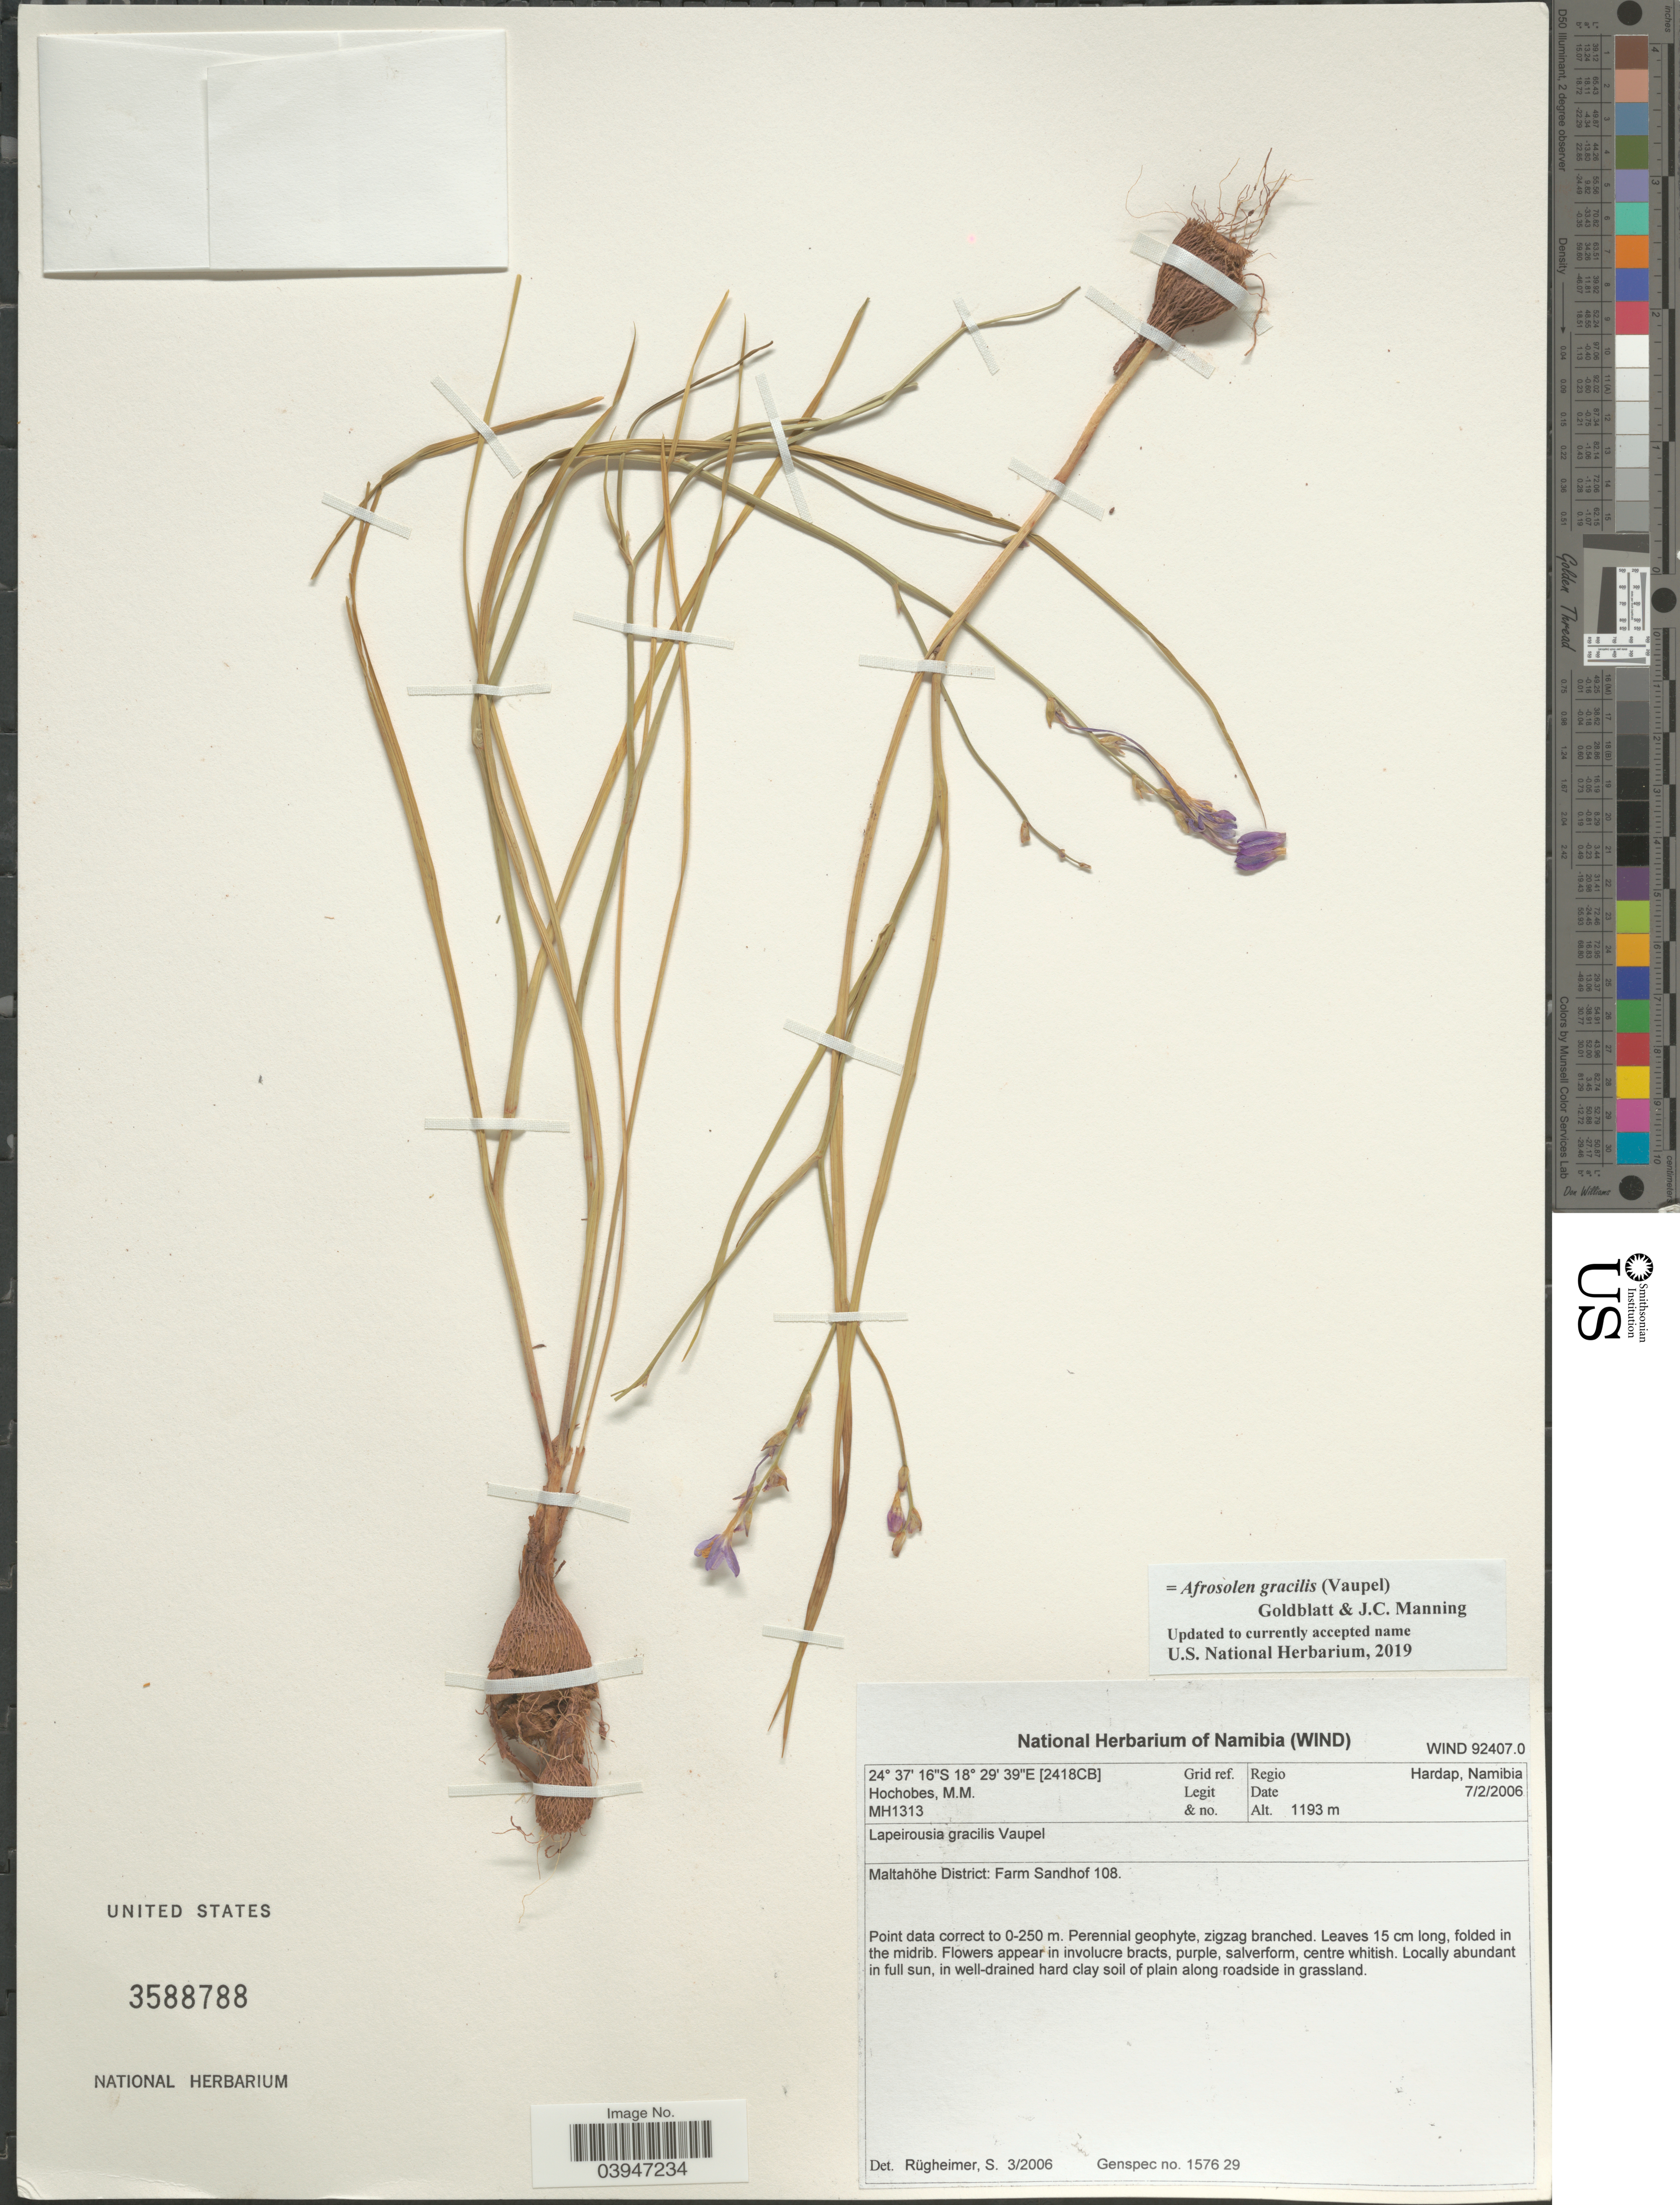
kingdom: Plantae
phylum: Tracheophyta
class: Liliopsida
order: Asparagales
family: Iridaceae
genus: Afrosolen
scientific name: Afrosolen gracilis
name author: (Vaupel) Goldblatt & J.C. Manning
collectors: M. Hochobes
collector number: MH1313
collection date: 2006-02-07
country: Namibia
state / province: Hardap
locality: Grid ref. [2418CB]. Regio Hardap. Maltahöhe District: Farm Sandhof 108.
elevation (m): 1193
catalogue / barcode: US 3588788